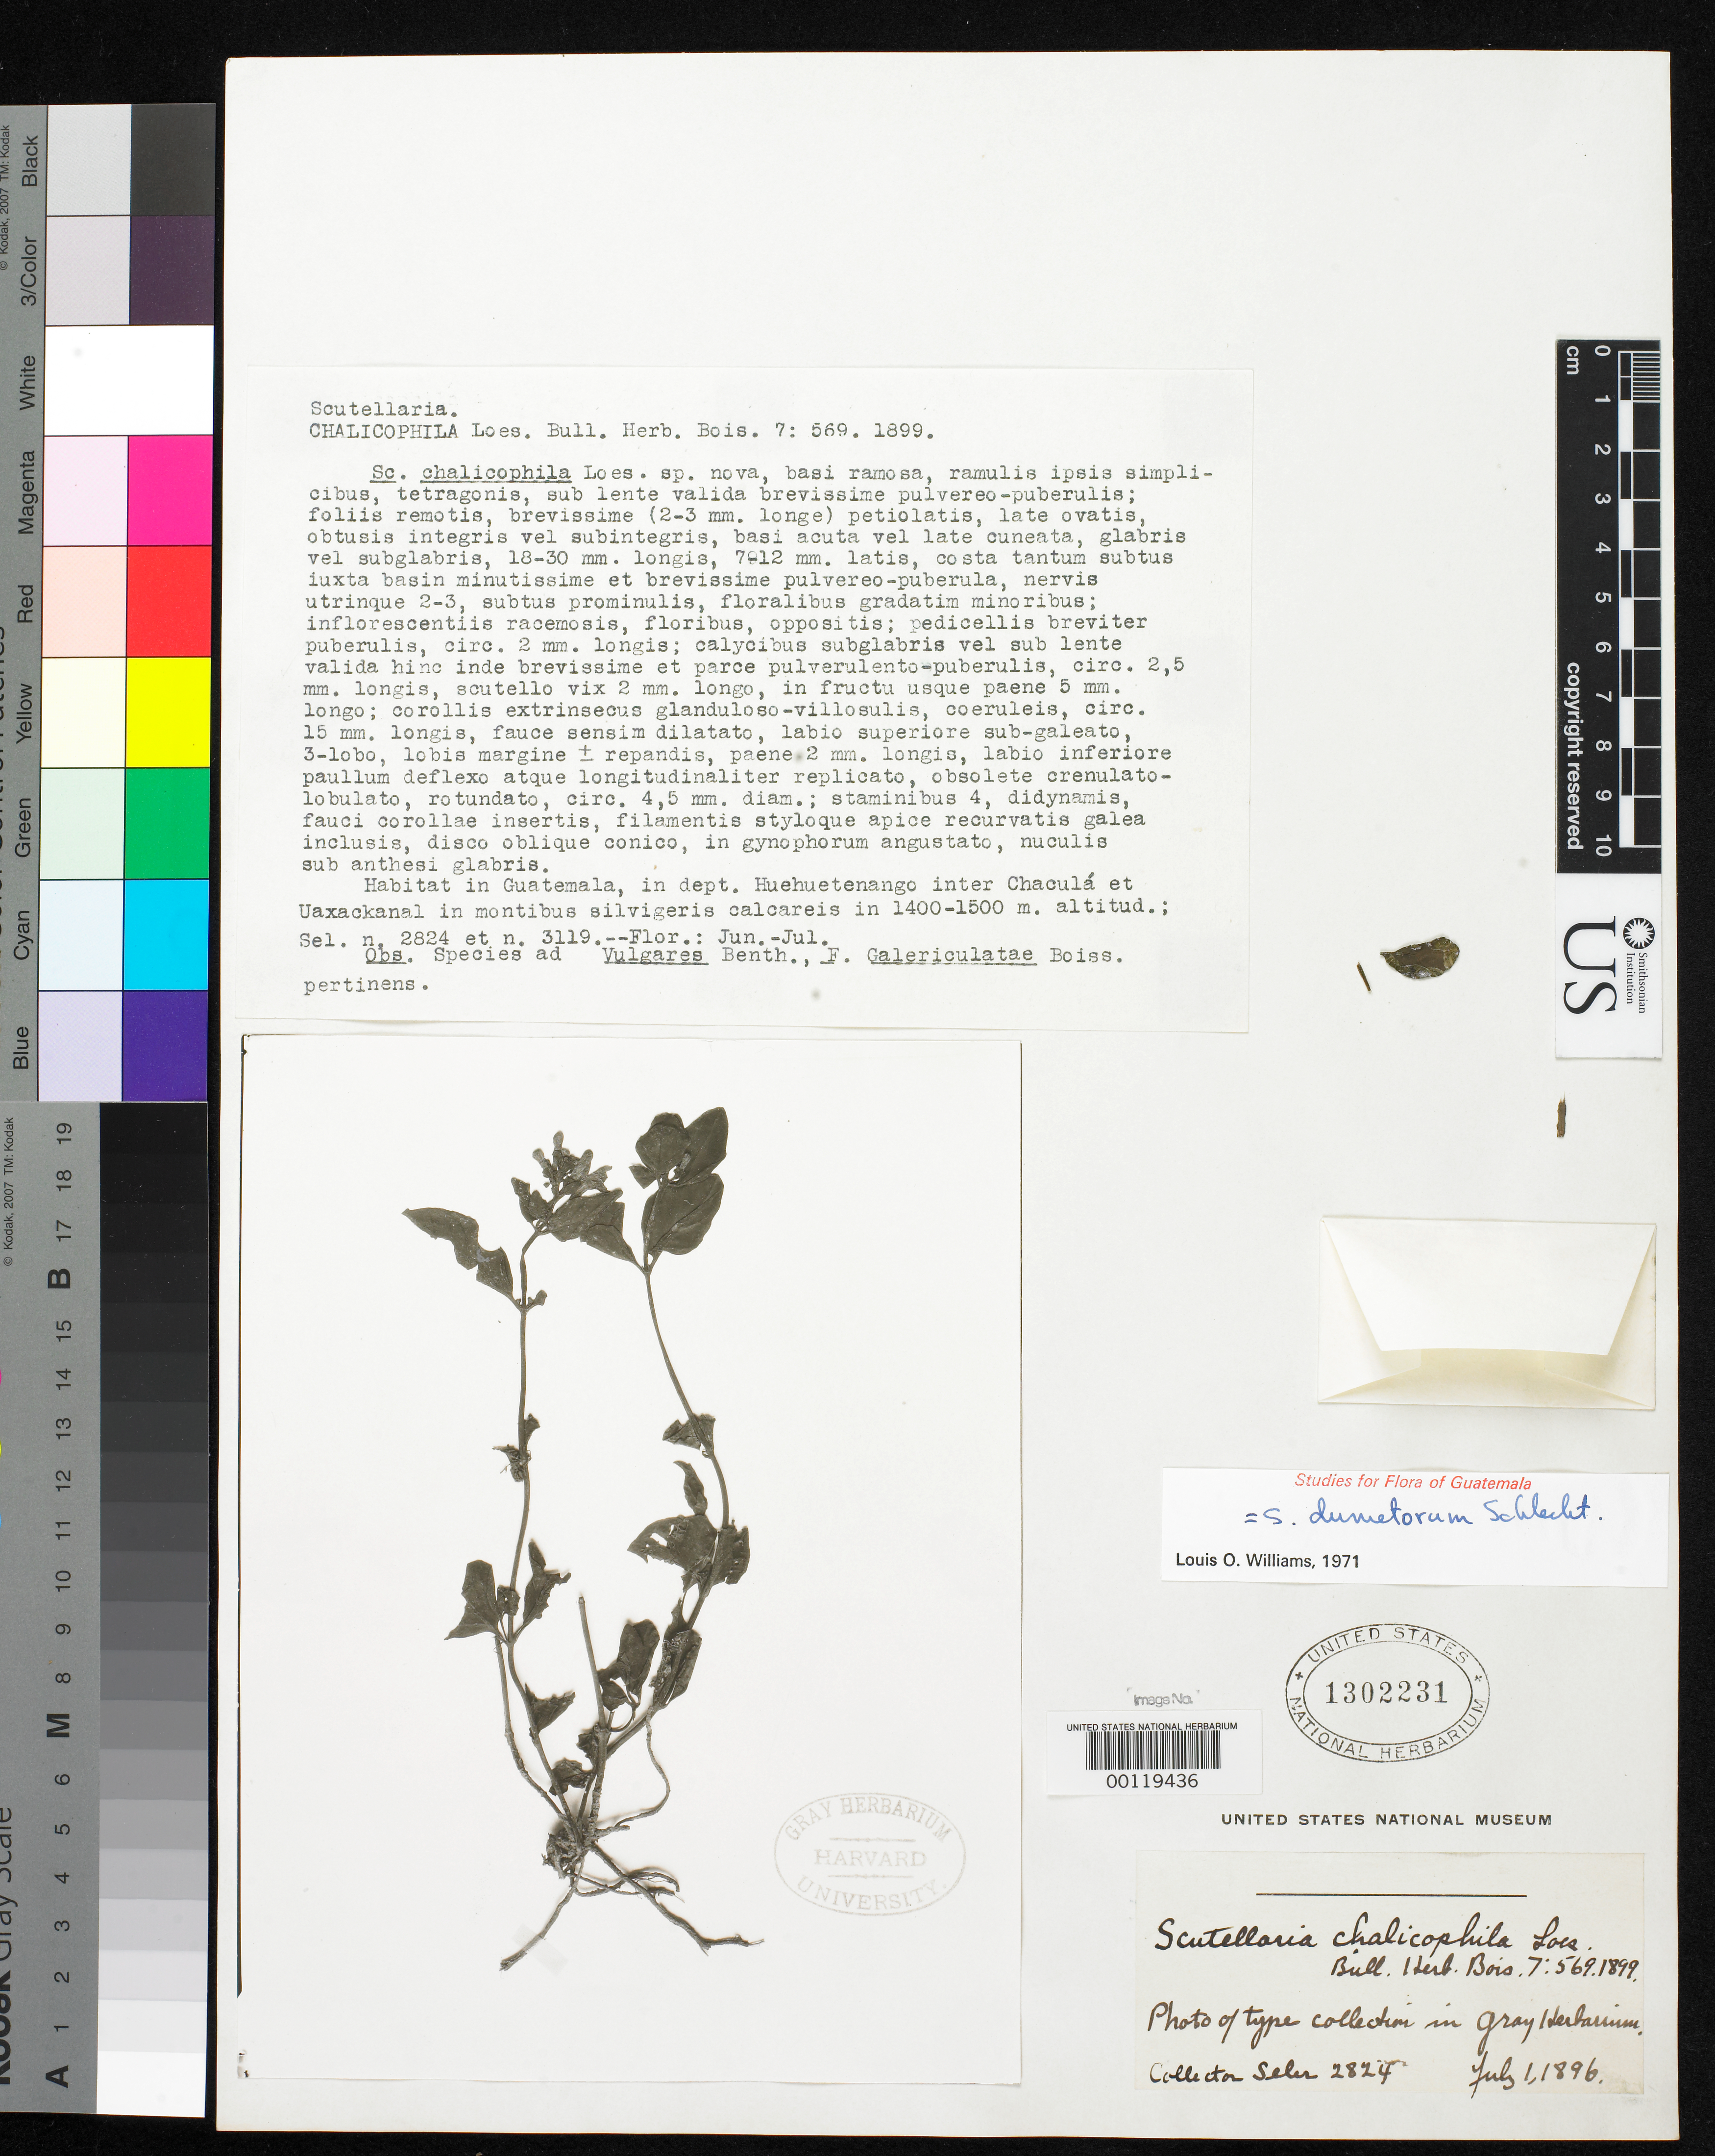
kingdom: Plantae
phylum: Tracheophyta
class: Magnoliopsida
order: Lamiales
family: Lamiaceae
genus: Scutellaria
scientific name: Scutellaria chalicophila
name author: Loes.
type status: Isolectotype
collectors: E. Seler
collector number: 2824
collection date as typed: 01 Jul 1896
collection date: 1896-07-01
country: Guatemala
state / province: Huehuetenango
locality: Chacuca.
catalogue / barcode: US 1302231